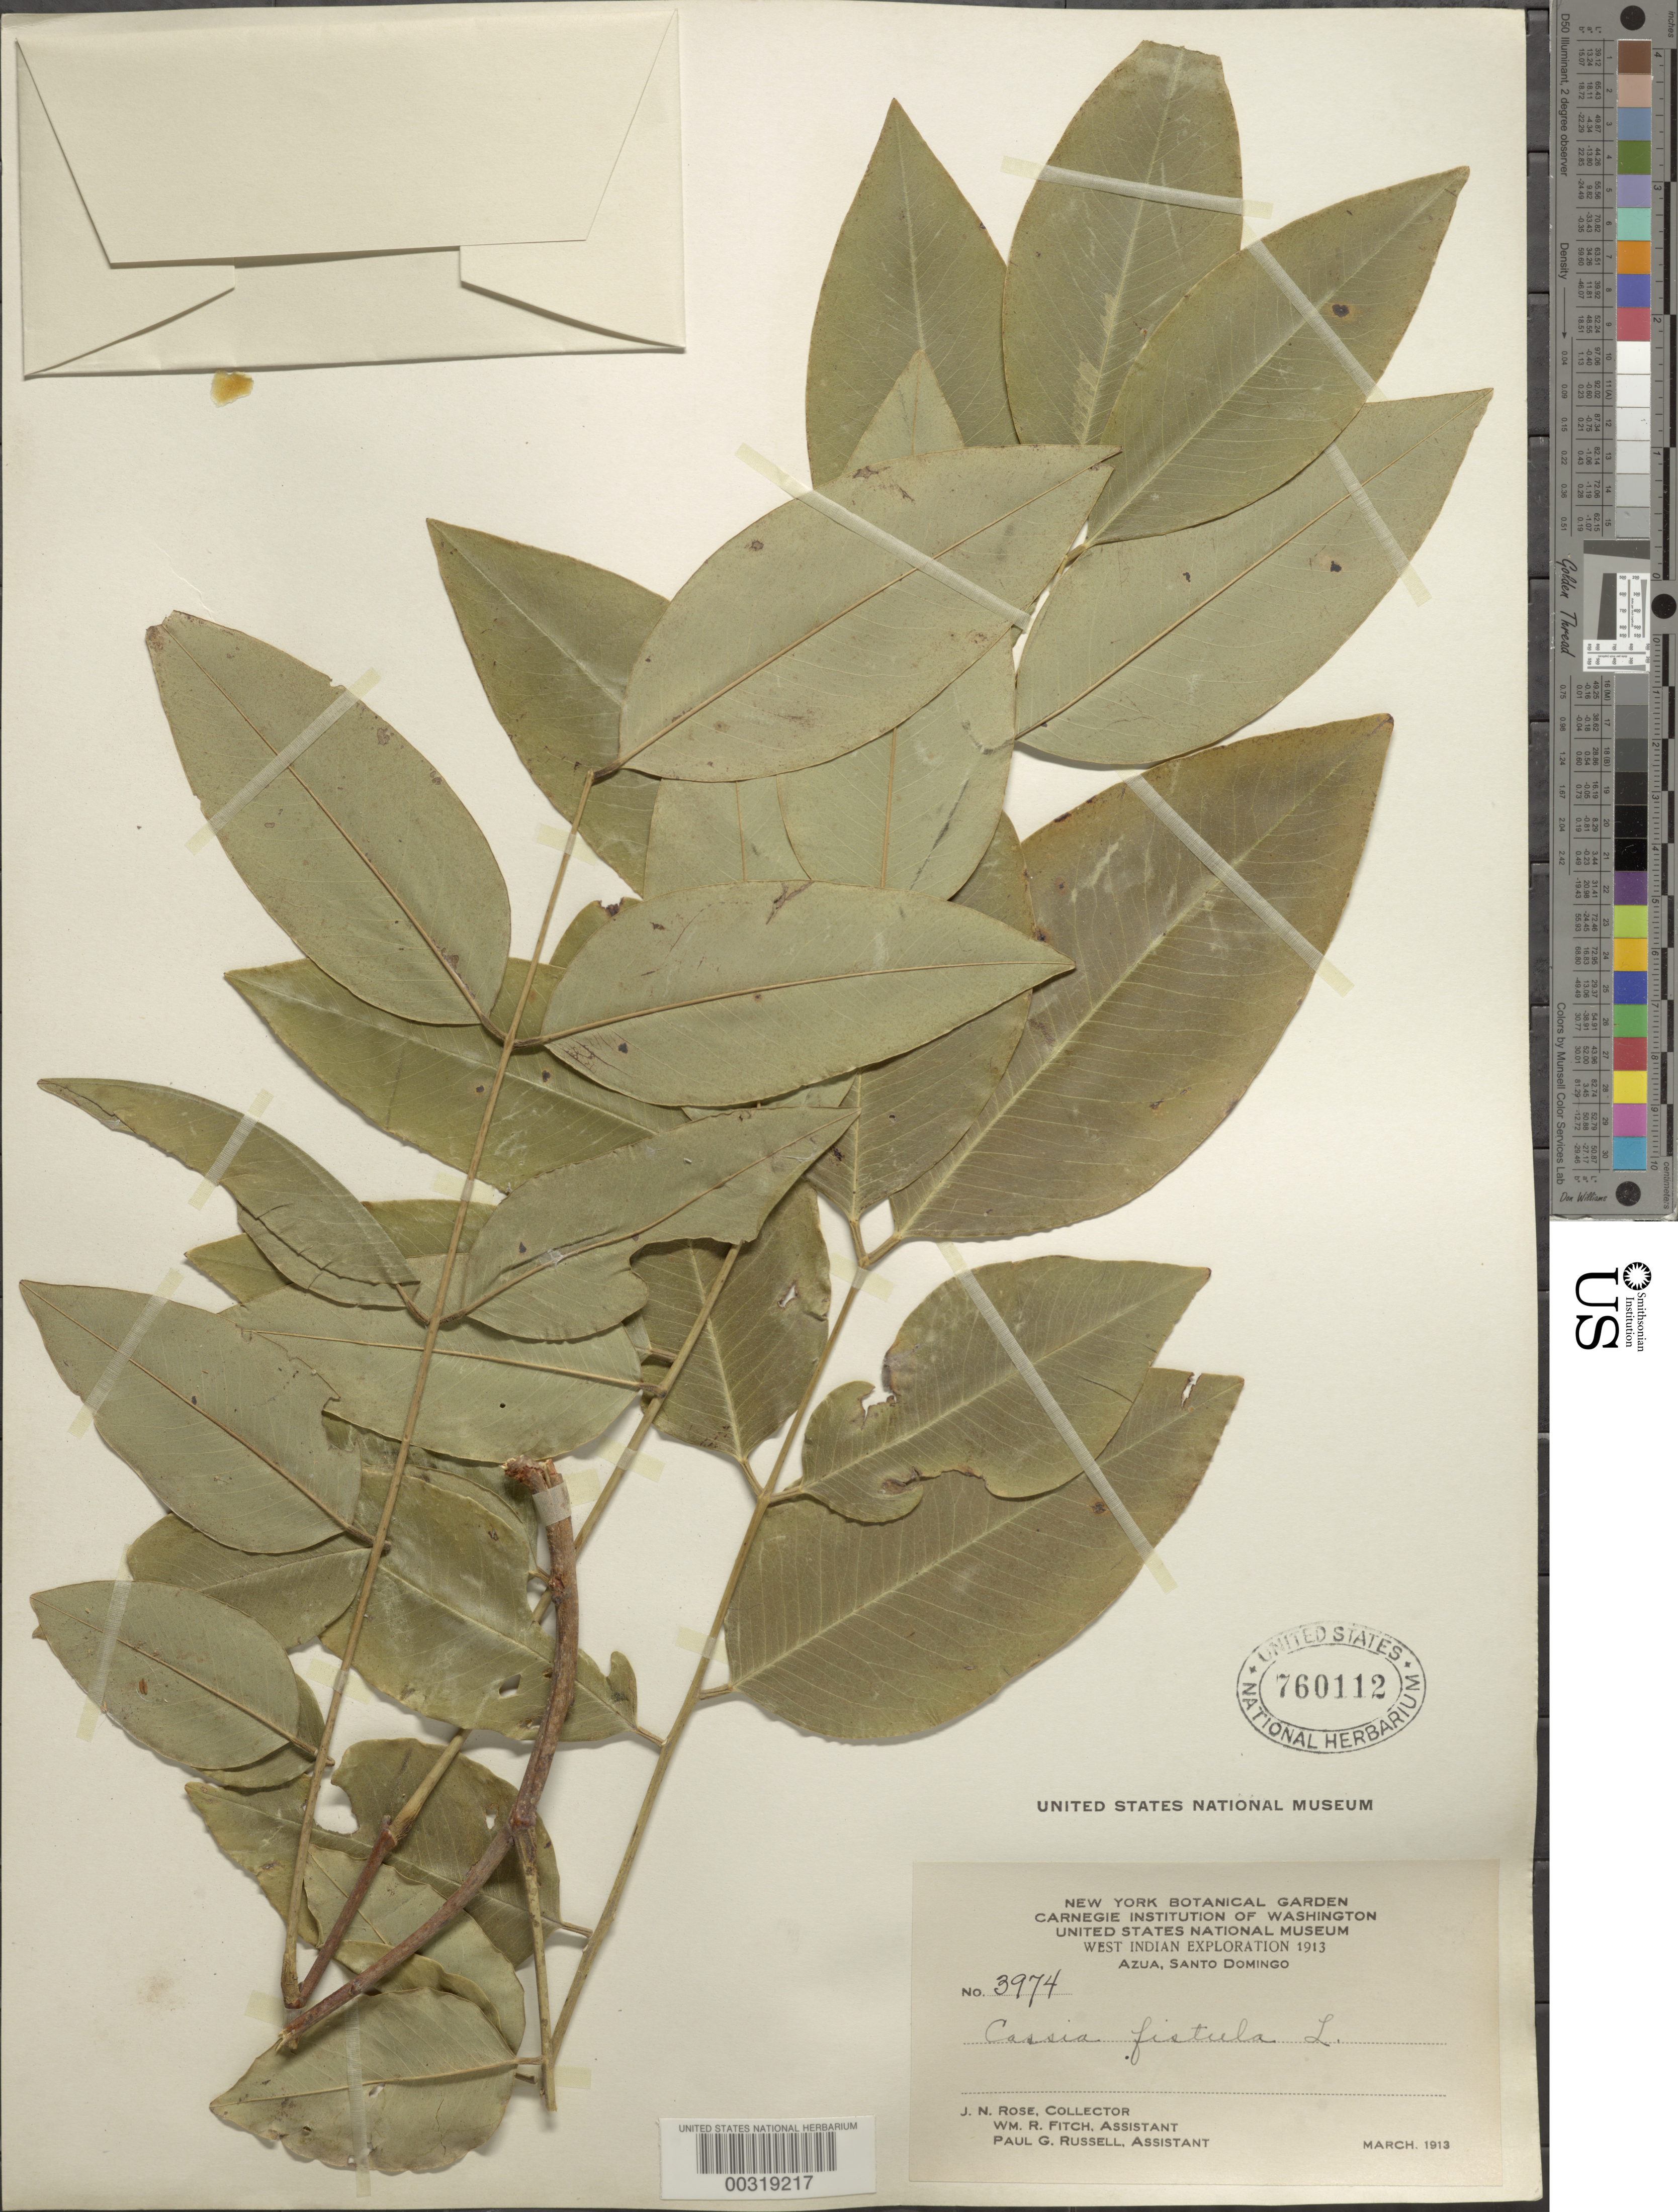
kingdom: Plantae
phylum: Tracheophyta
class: Magnoliopsida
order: Fabales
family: Fabaceae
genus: Cassia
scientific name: Cassia fistula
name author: L.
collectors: J. N. Rose, W. R. Fitch & P. G. Russell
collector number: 3974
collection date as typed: Mar 1913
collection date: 1913-03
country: Dominican Republic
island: Hispaniola Island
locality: Azua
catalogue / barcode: US 760112